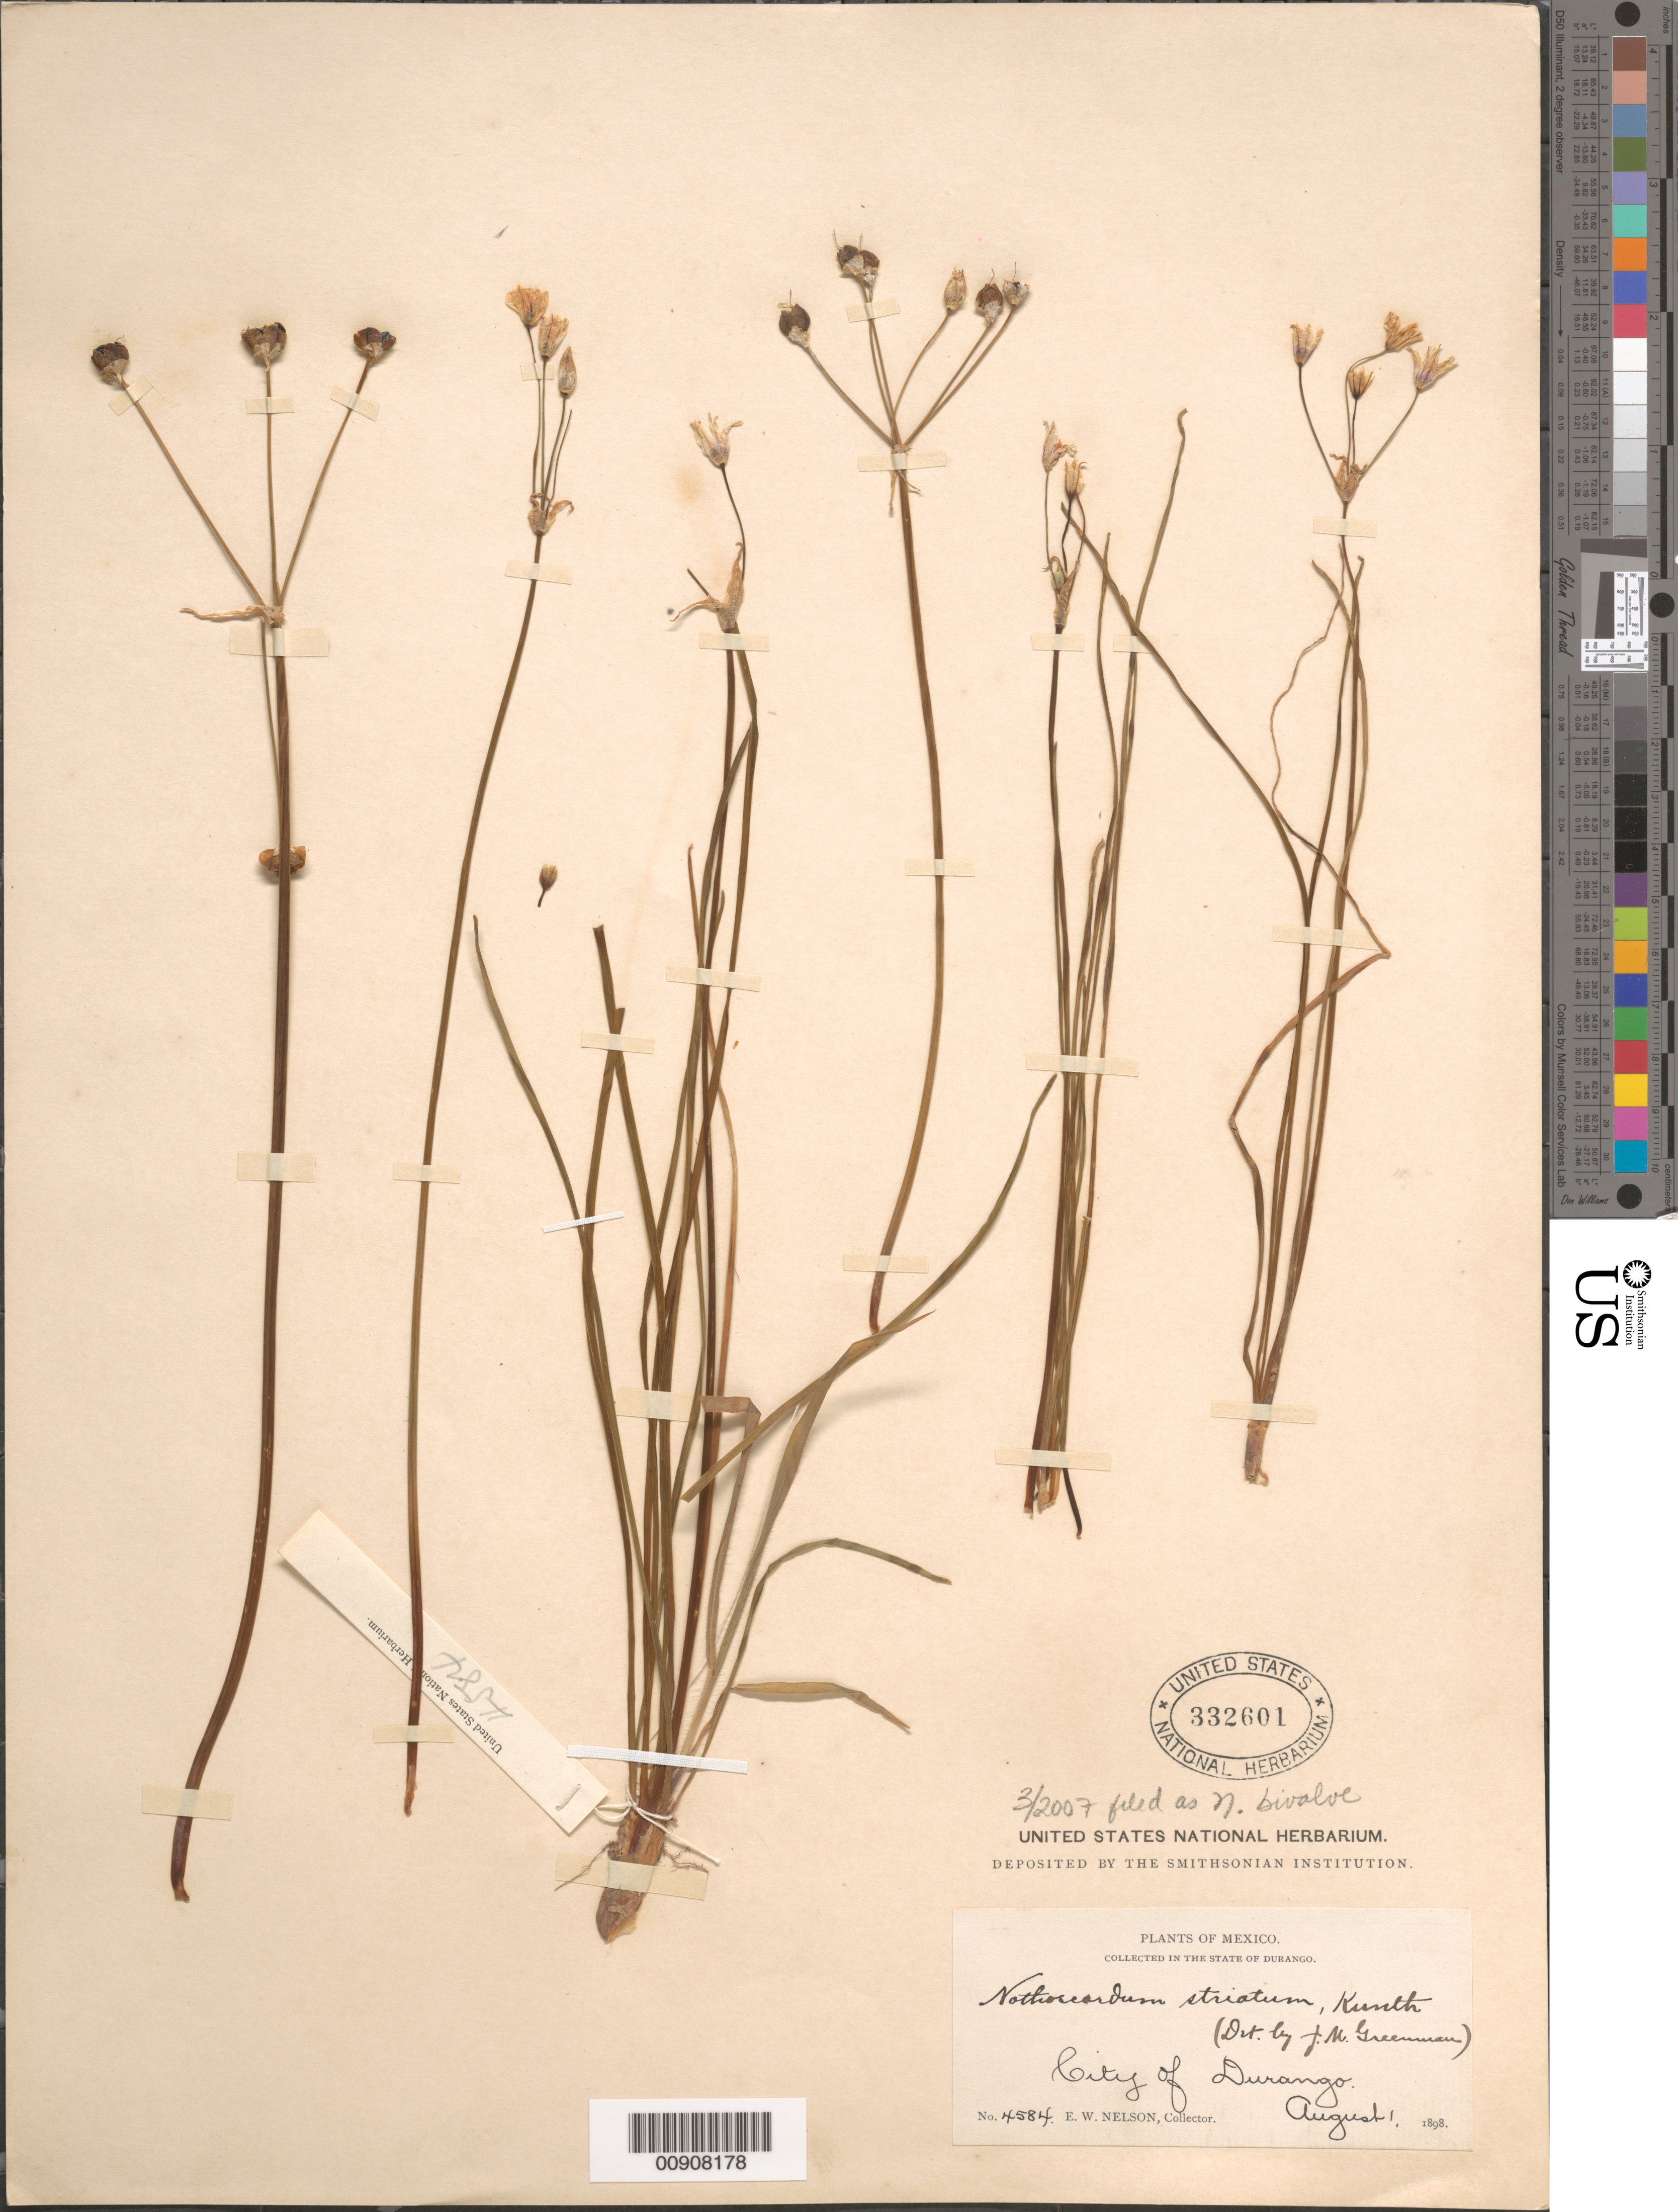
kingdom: Plantae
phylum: Tracheophyta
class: Liliopsida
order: Asparagales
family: Amaryllidaceae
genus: Nothoscordum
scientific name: Nothoscordum bivalve var. bivalve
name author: (L.) Britton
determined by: Strong, M. T., (US), Smithsonian Institution - National Museum of Natural History (UNITED STATES)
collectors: E. W. Nelson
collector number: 4584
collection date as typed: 01 Aug 1898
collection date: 1898-08-01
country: Mexico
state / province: Durango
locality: City of Durango.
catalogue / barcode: US 332601